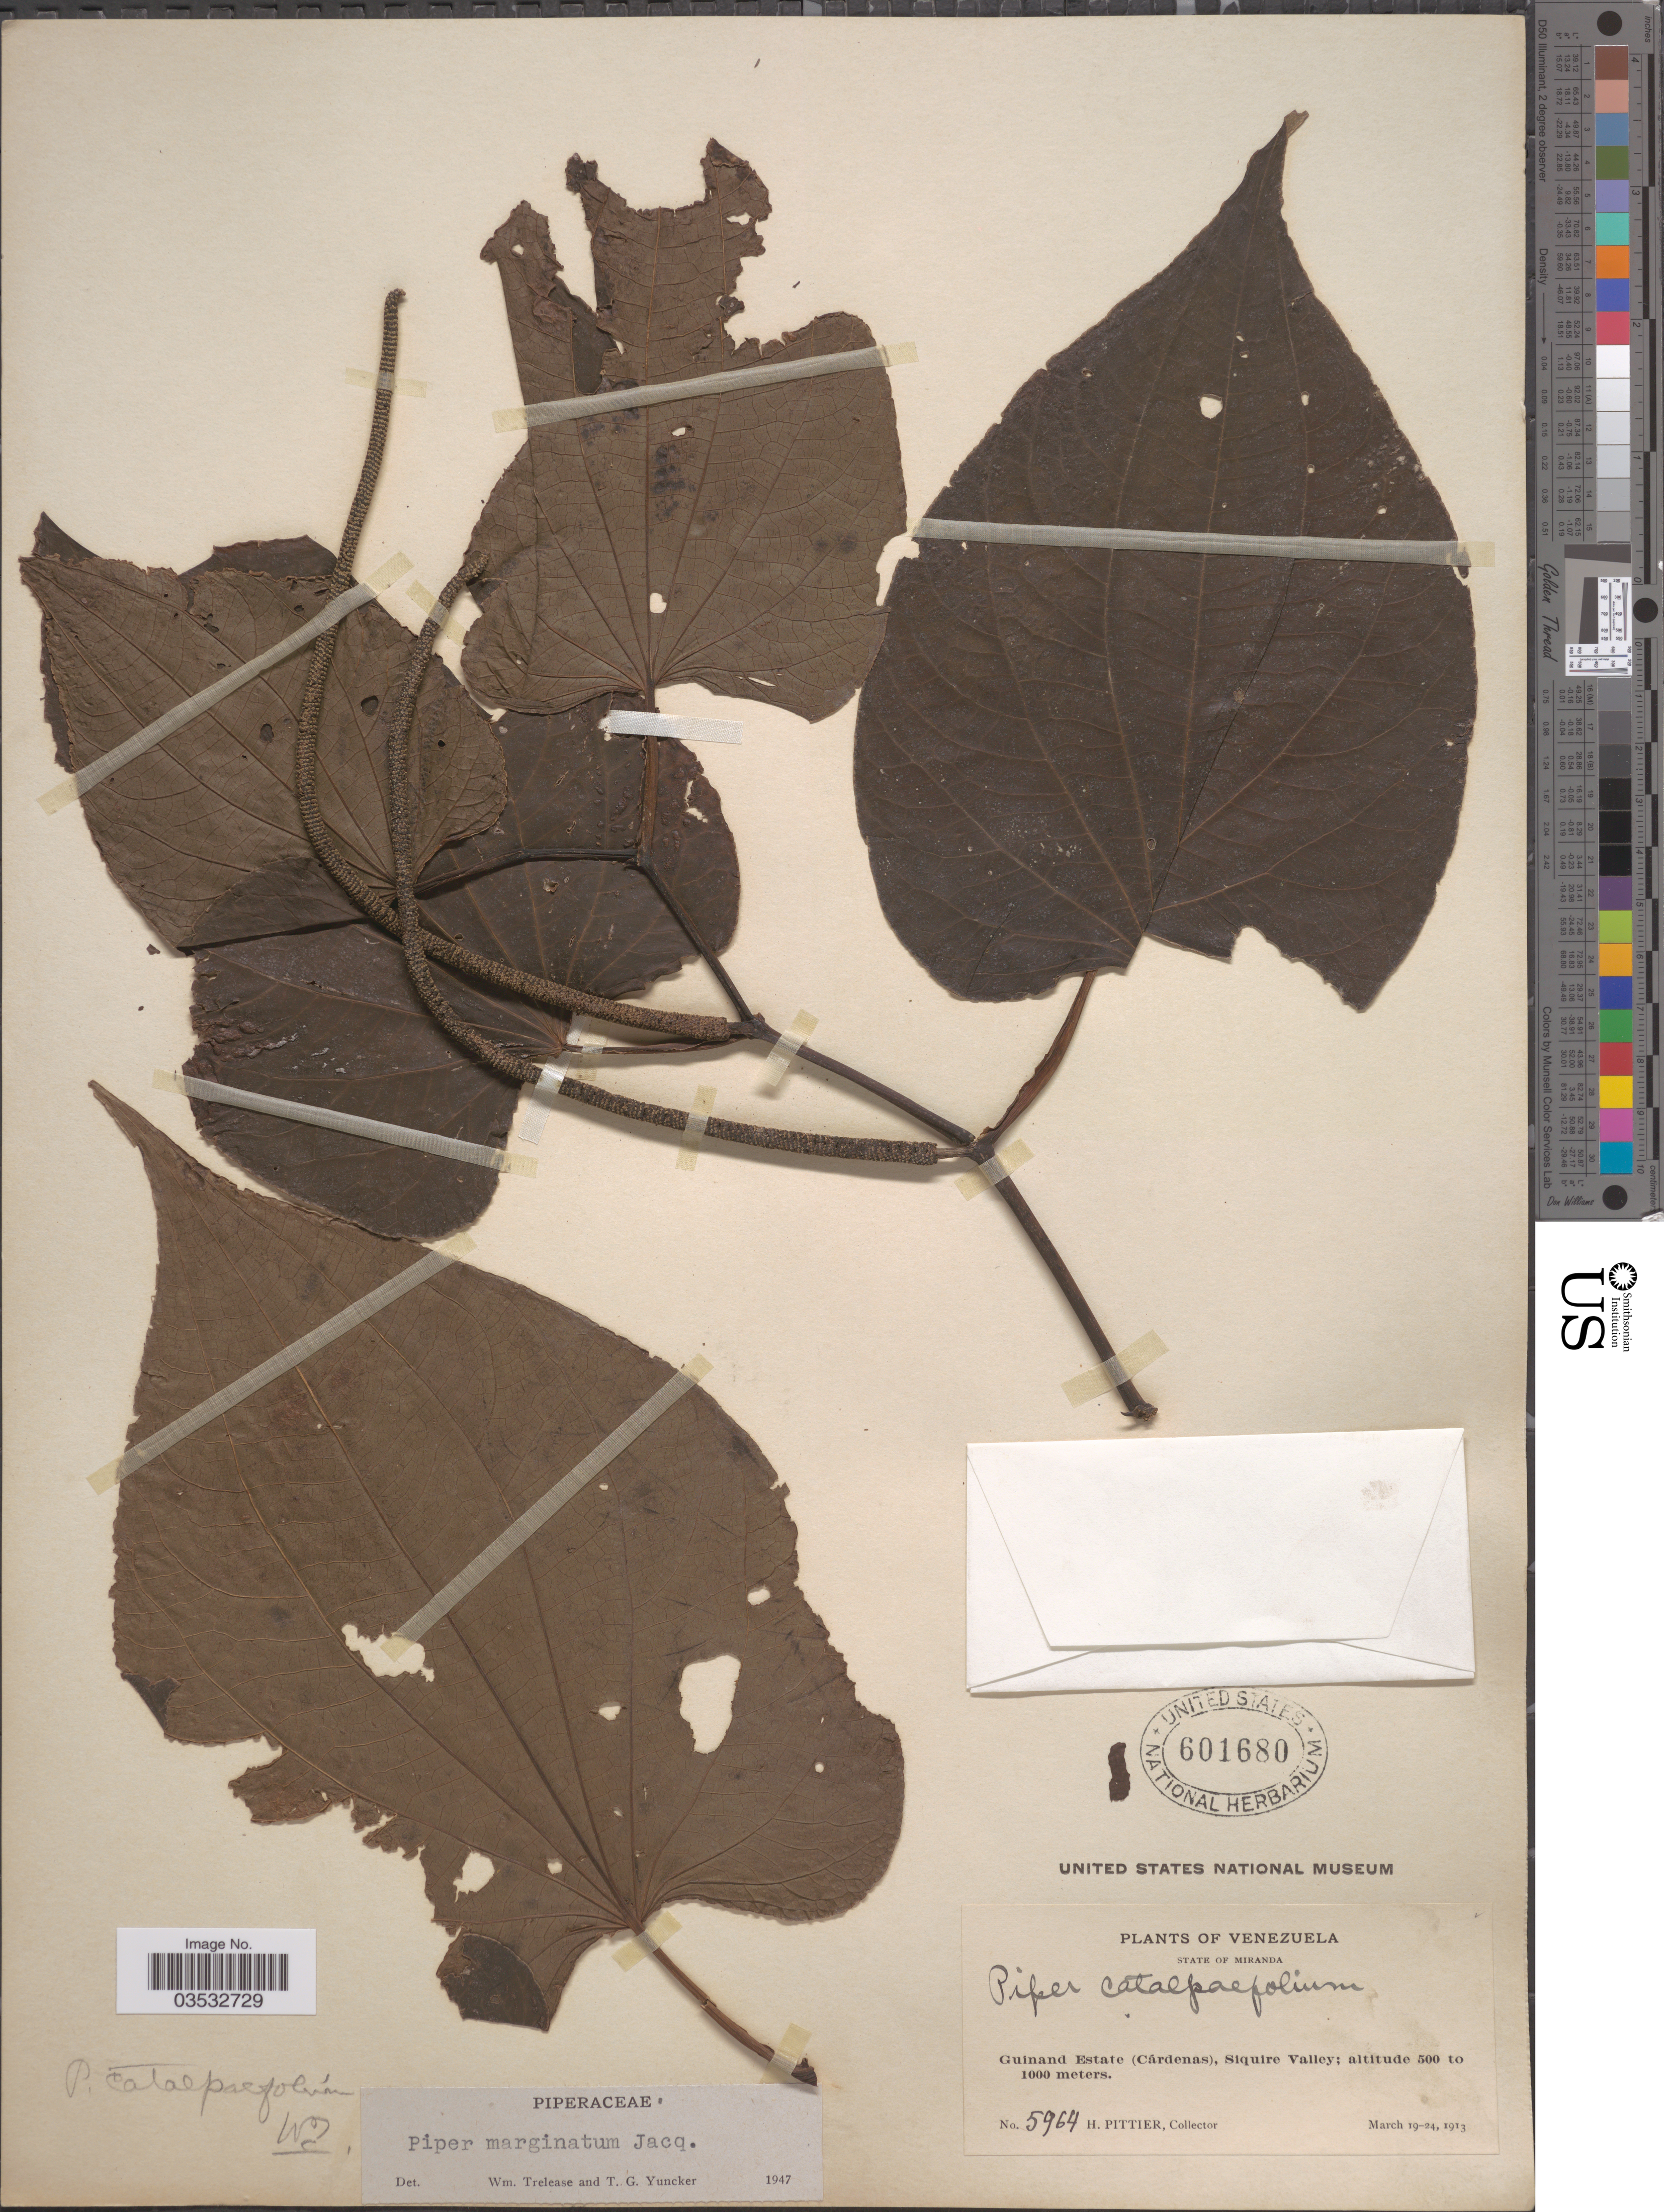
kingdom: Plantae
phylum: Tracheophyta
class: Magnoliopsida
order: Piperales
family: Piperaceae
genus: Piper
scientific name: Piper marginatum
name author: Jacq.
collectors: H. F. Pittier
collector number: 5964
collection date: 1913-03-19/1913-03-24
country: Venezuela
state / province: Miranda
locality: Guinand Estate (Cárdenas), Siquire Valley.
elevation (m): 500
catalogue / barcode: US 601680